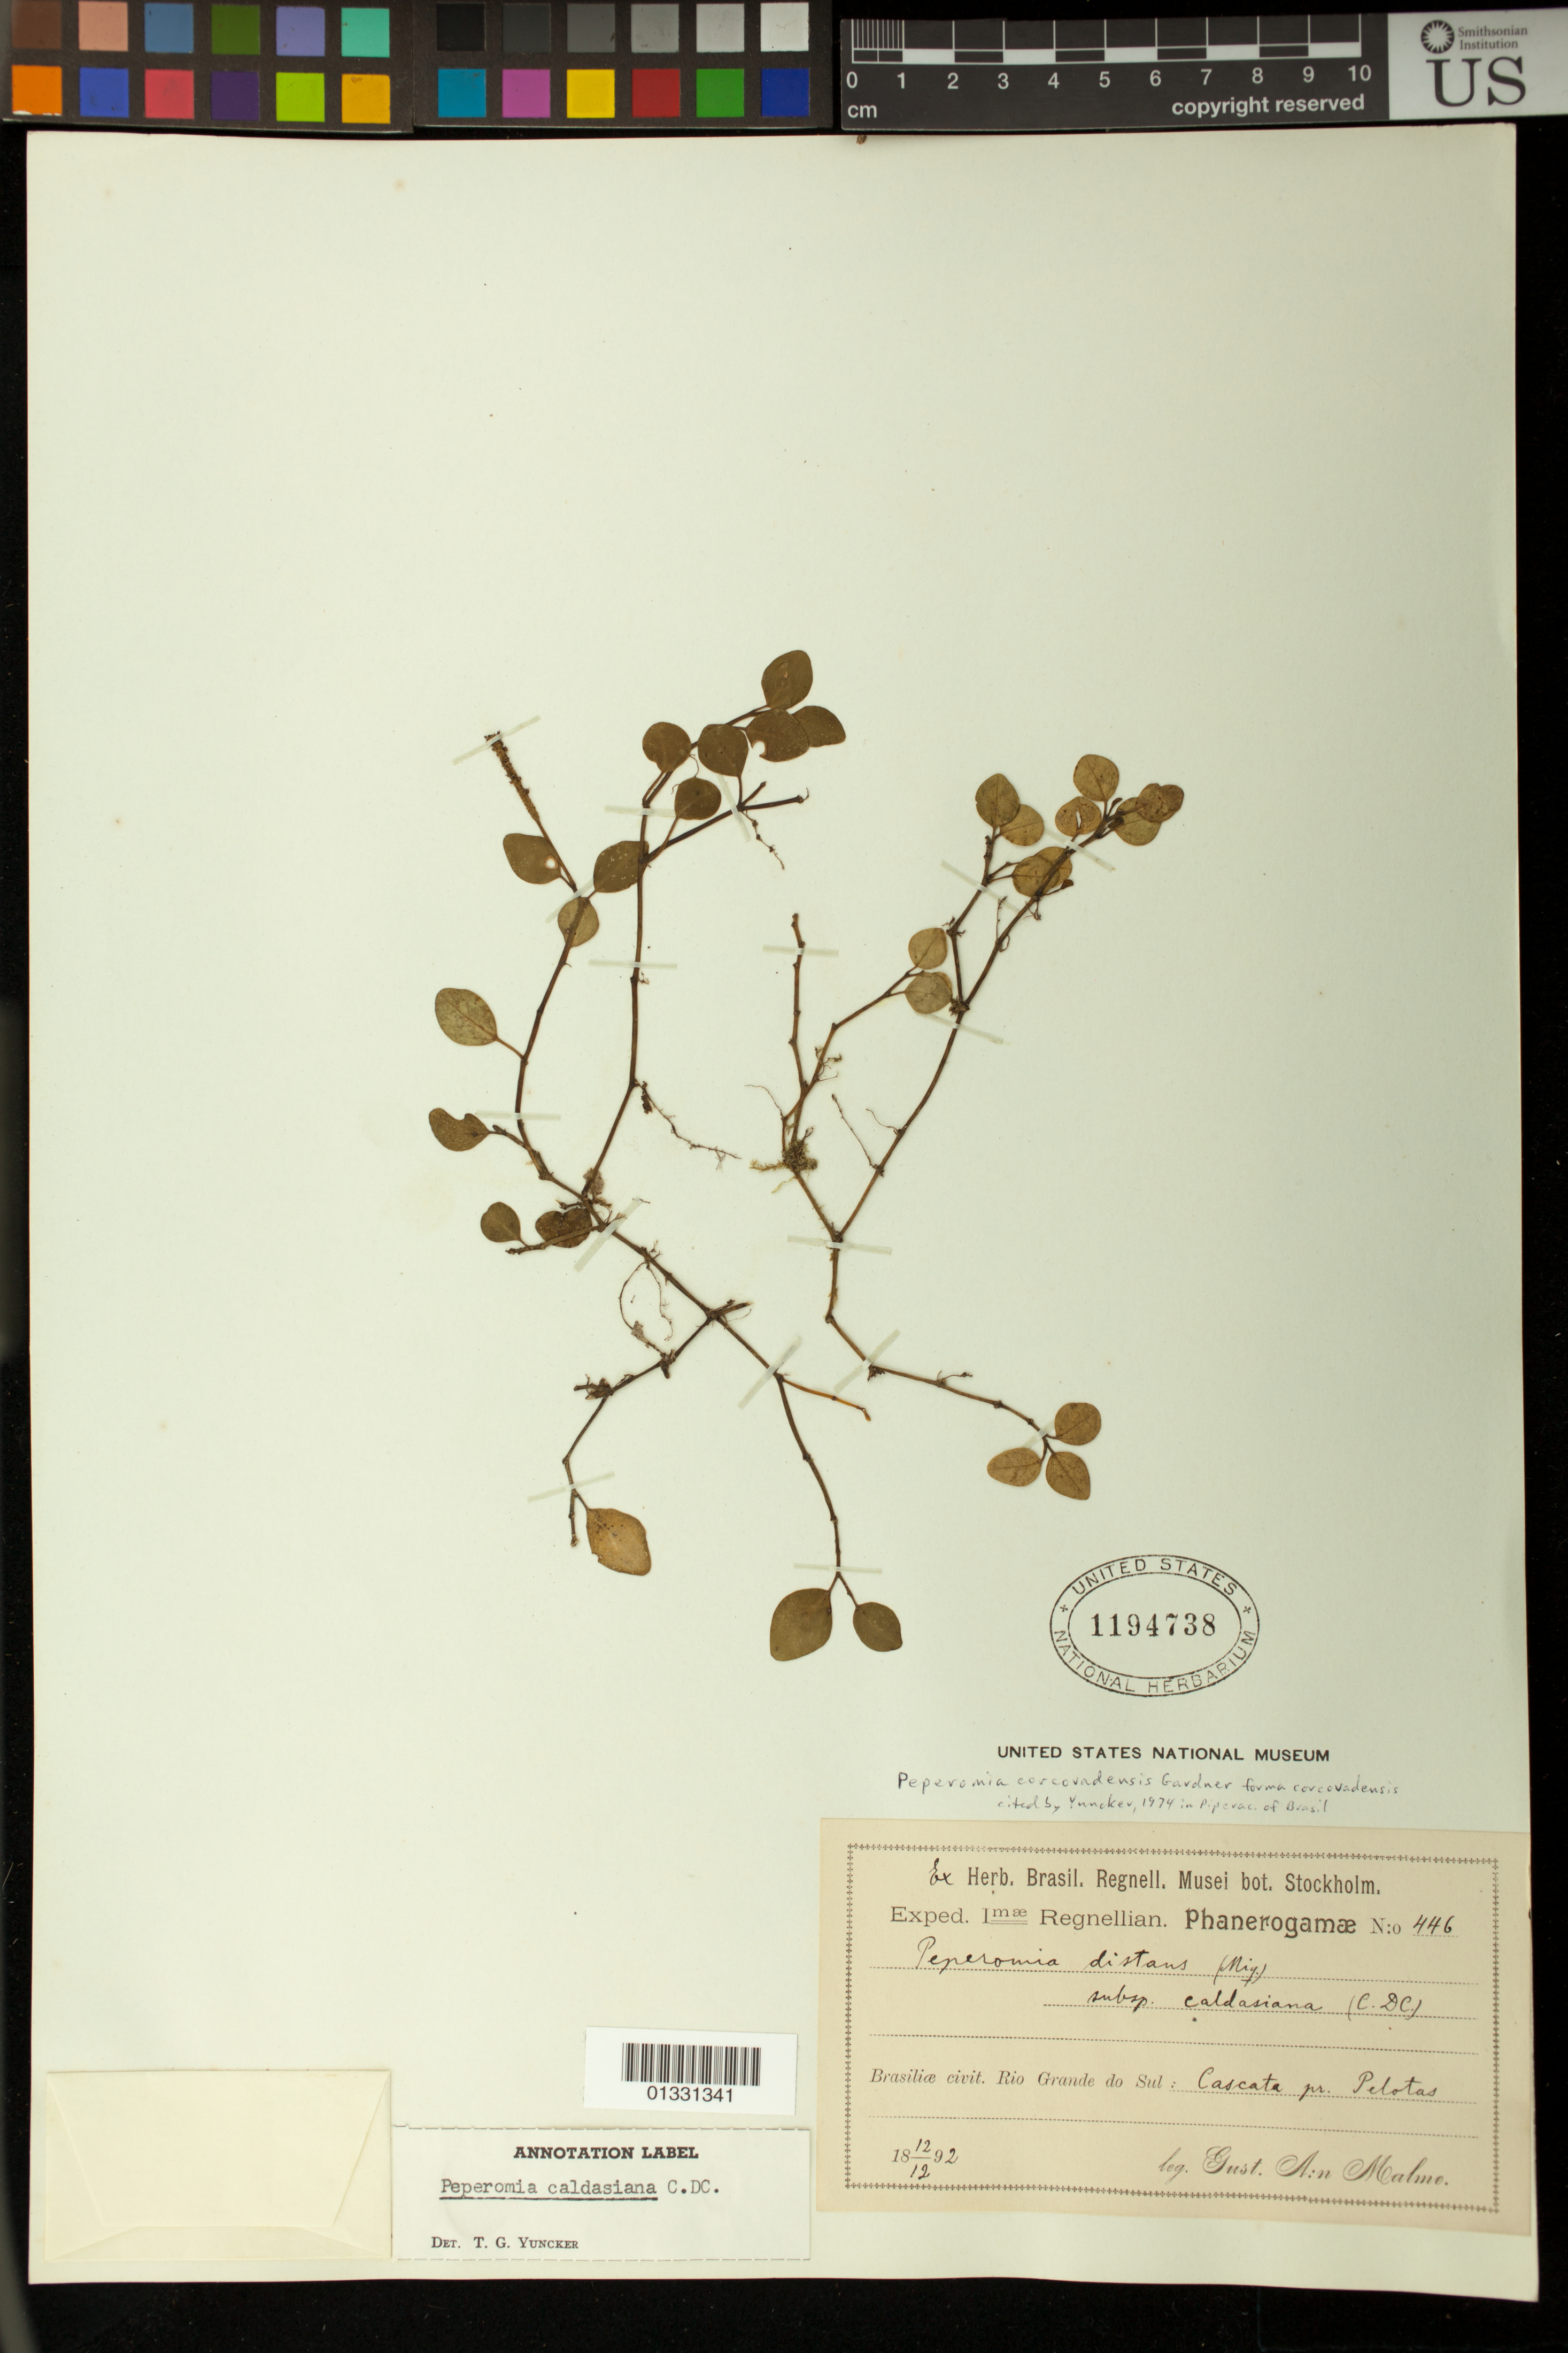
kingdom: Plantae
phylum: Tracheophyta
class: Magnoliopsida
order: Piperales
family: Piperaceae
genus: Peperomia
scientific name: Peperomia corcovadensis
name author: Gardner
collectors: G. O. A. Malme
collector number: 446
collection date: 1892-12-12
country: Brazil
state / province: Rio Grande do Sul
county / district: Pelotas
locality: Cascata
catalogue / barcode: US 1194738